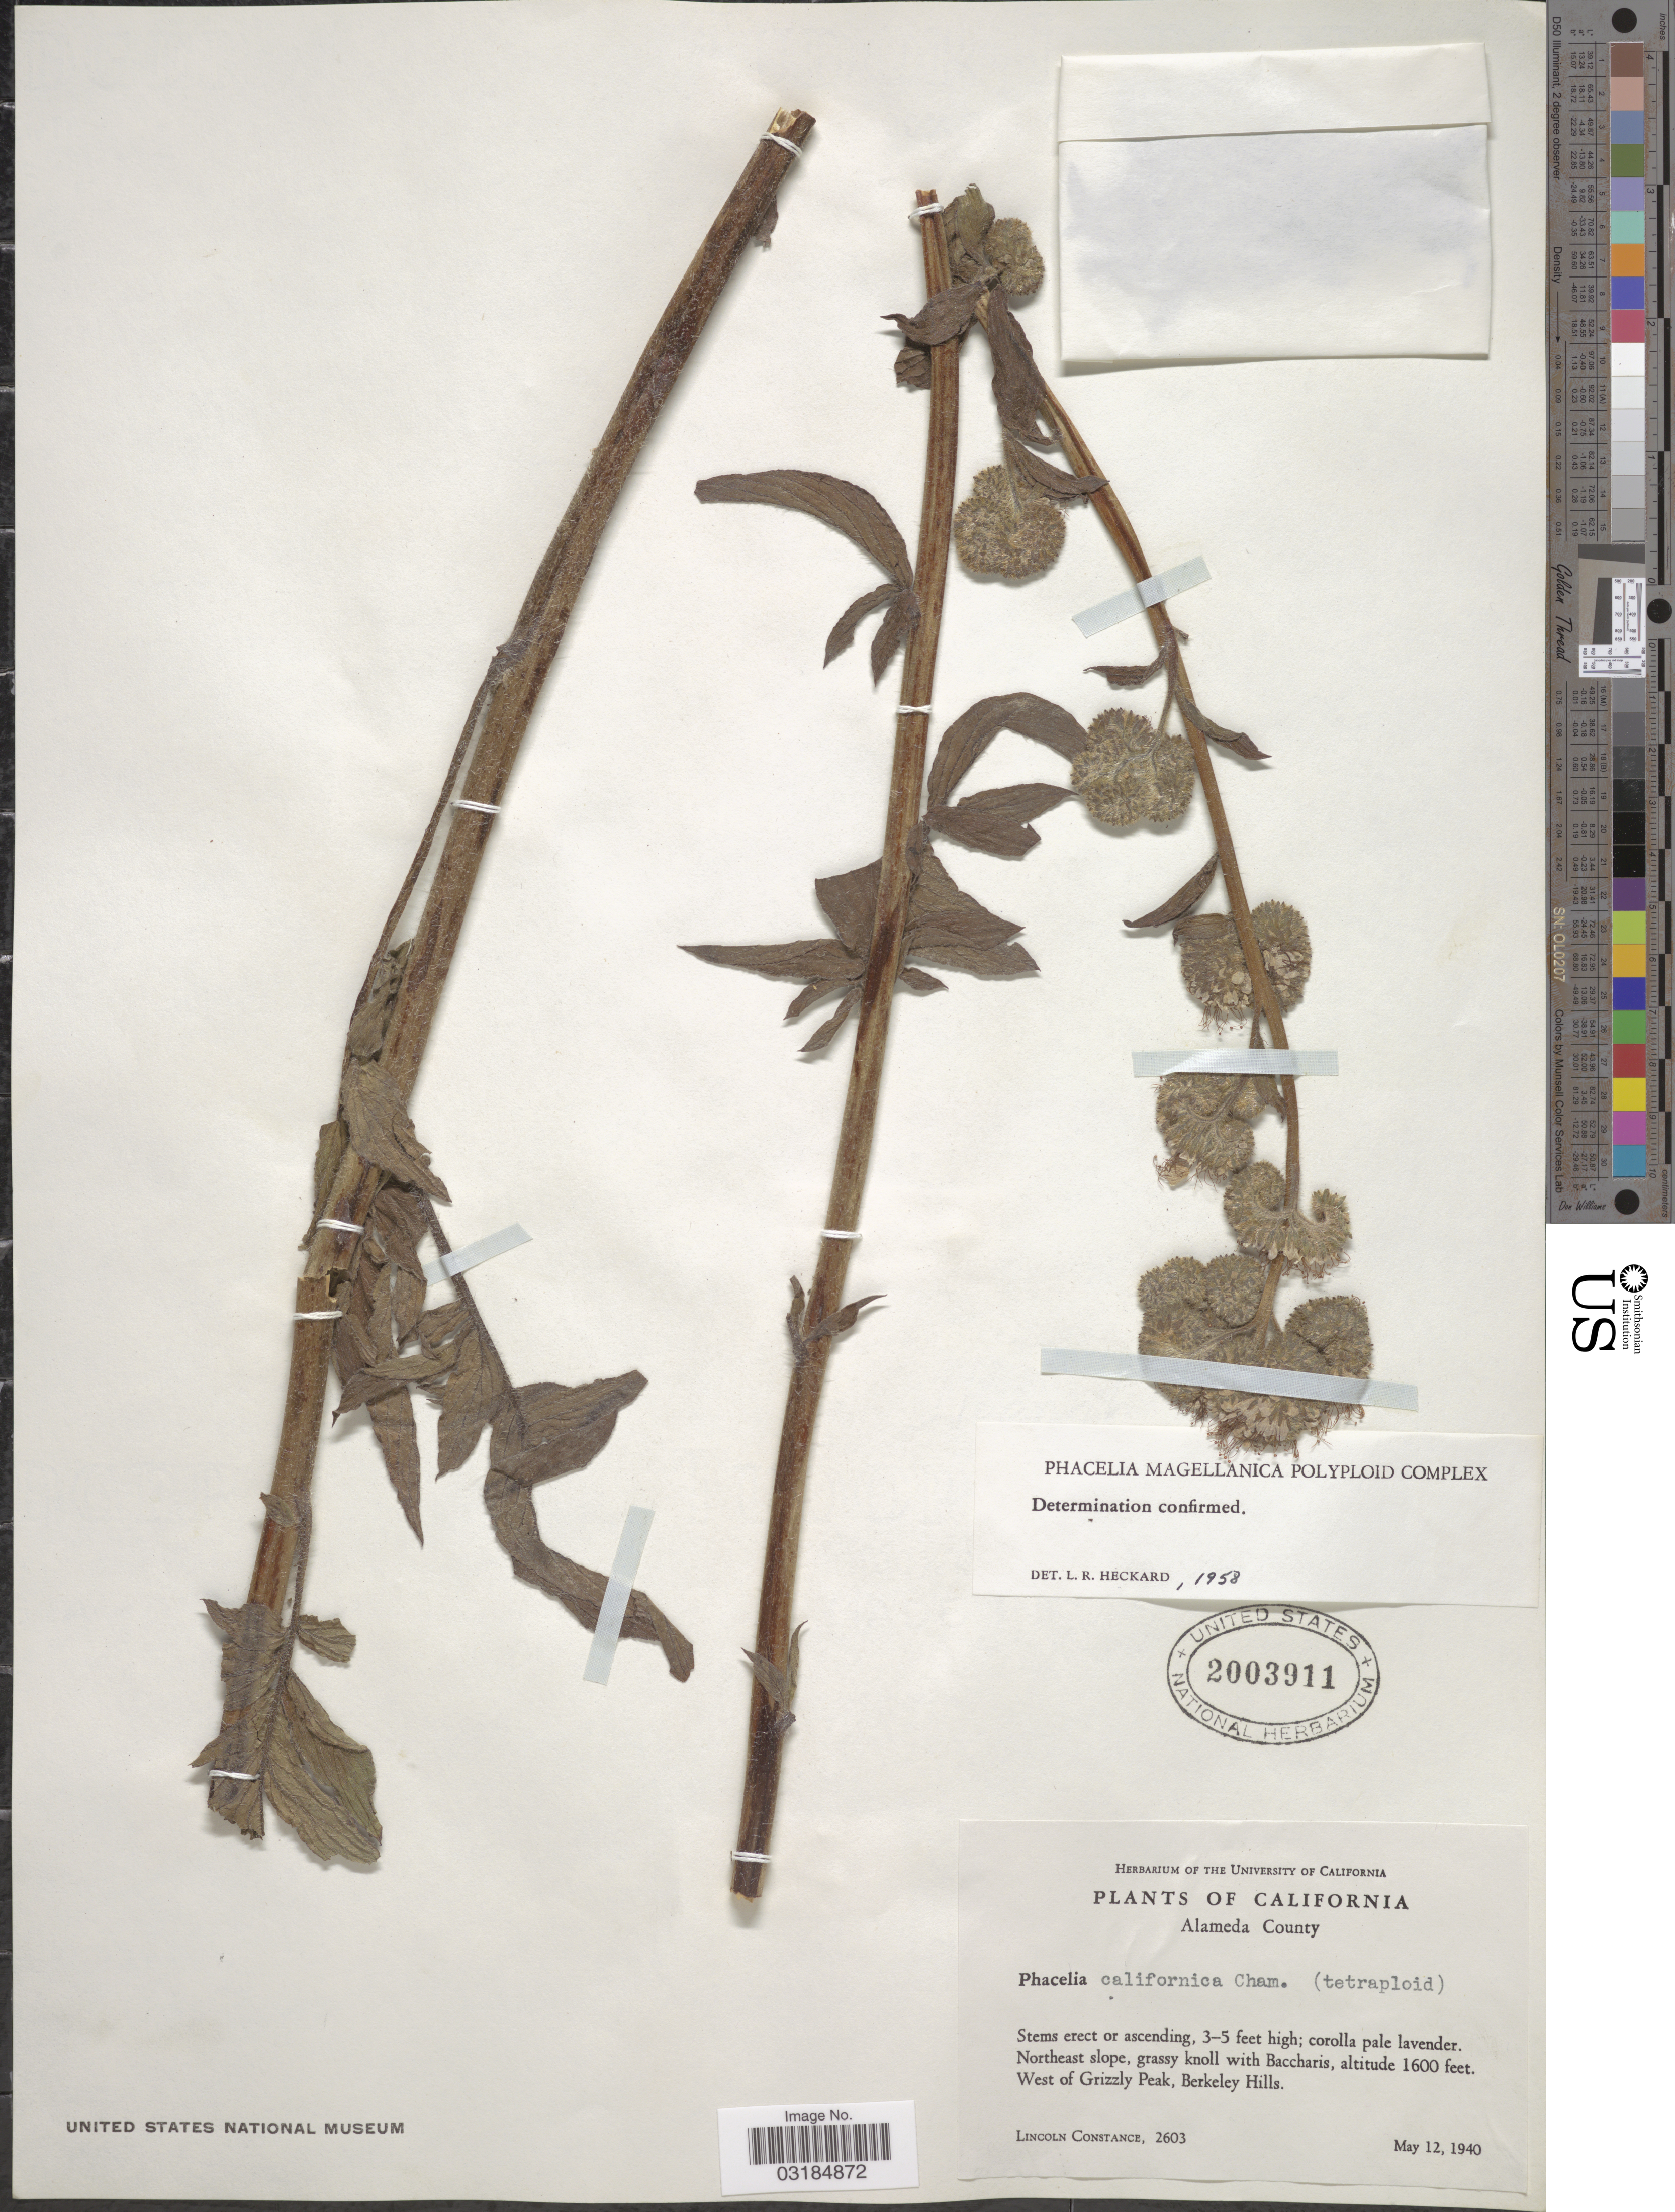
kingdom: Plantae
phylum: Tracheophyta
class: Magnoliopsida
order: Boraginales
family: Hydrophyllaceae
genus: Phacelia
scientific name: Phacelia californica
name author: Cham.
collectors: L. Constance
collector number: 2603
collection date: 1940-05-12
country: United States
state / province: California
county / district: Alameda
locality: Alameda County, West of Grizzly Peak, Berkeley Hills.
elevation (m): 488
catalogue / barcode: US 2003911